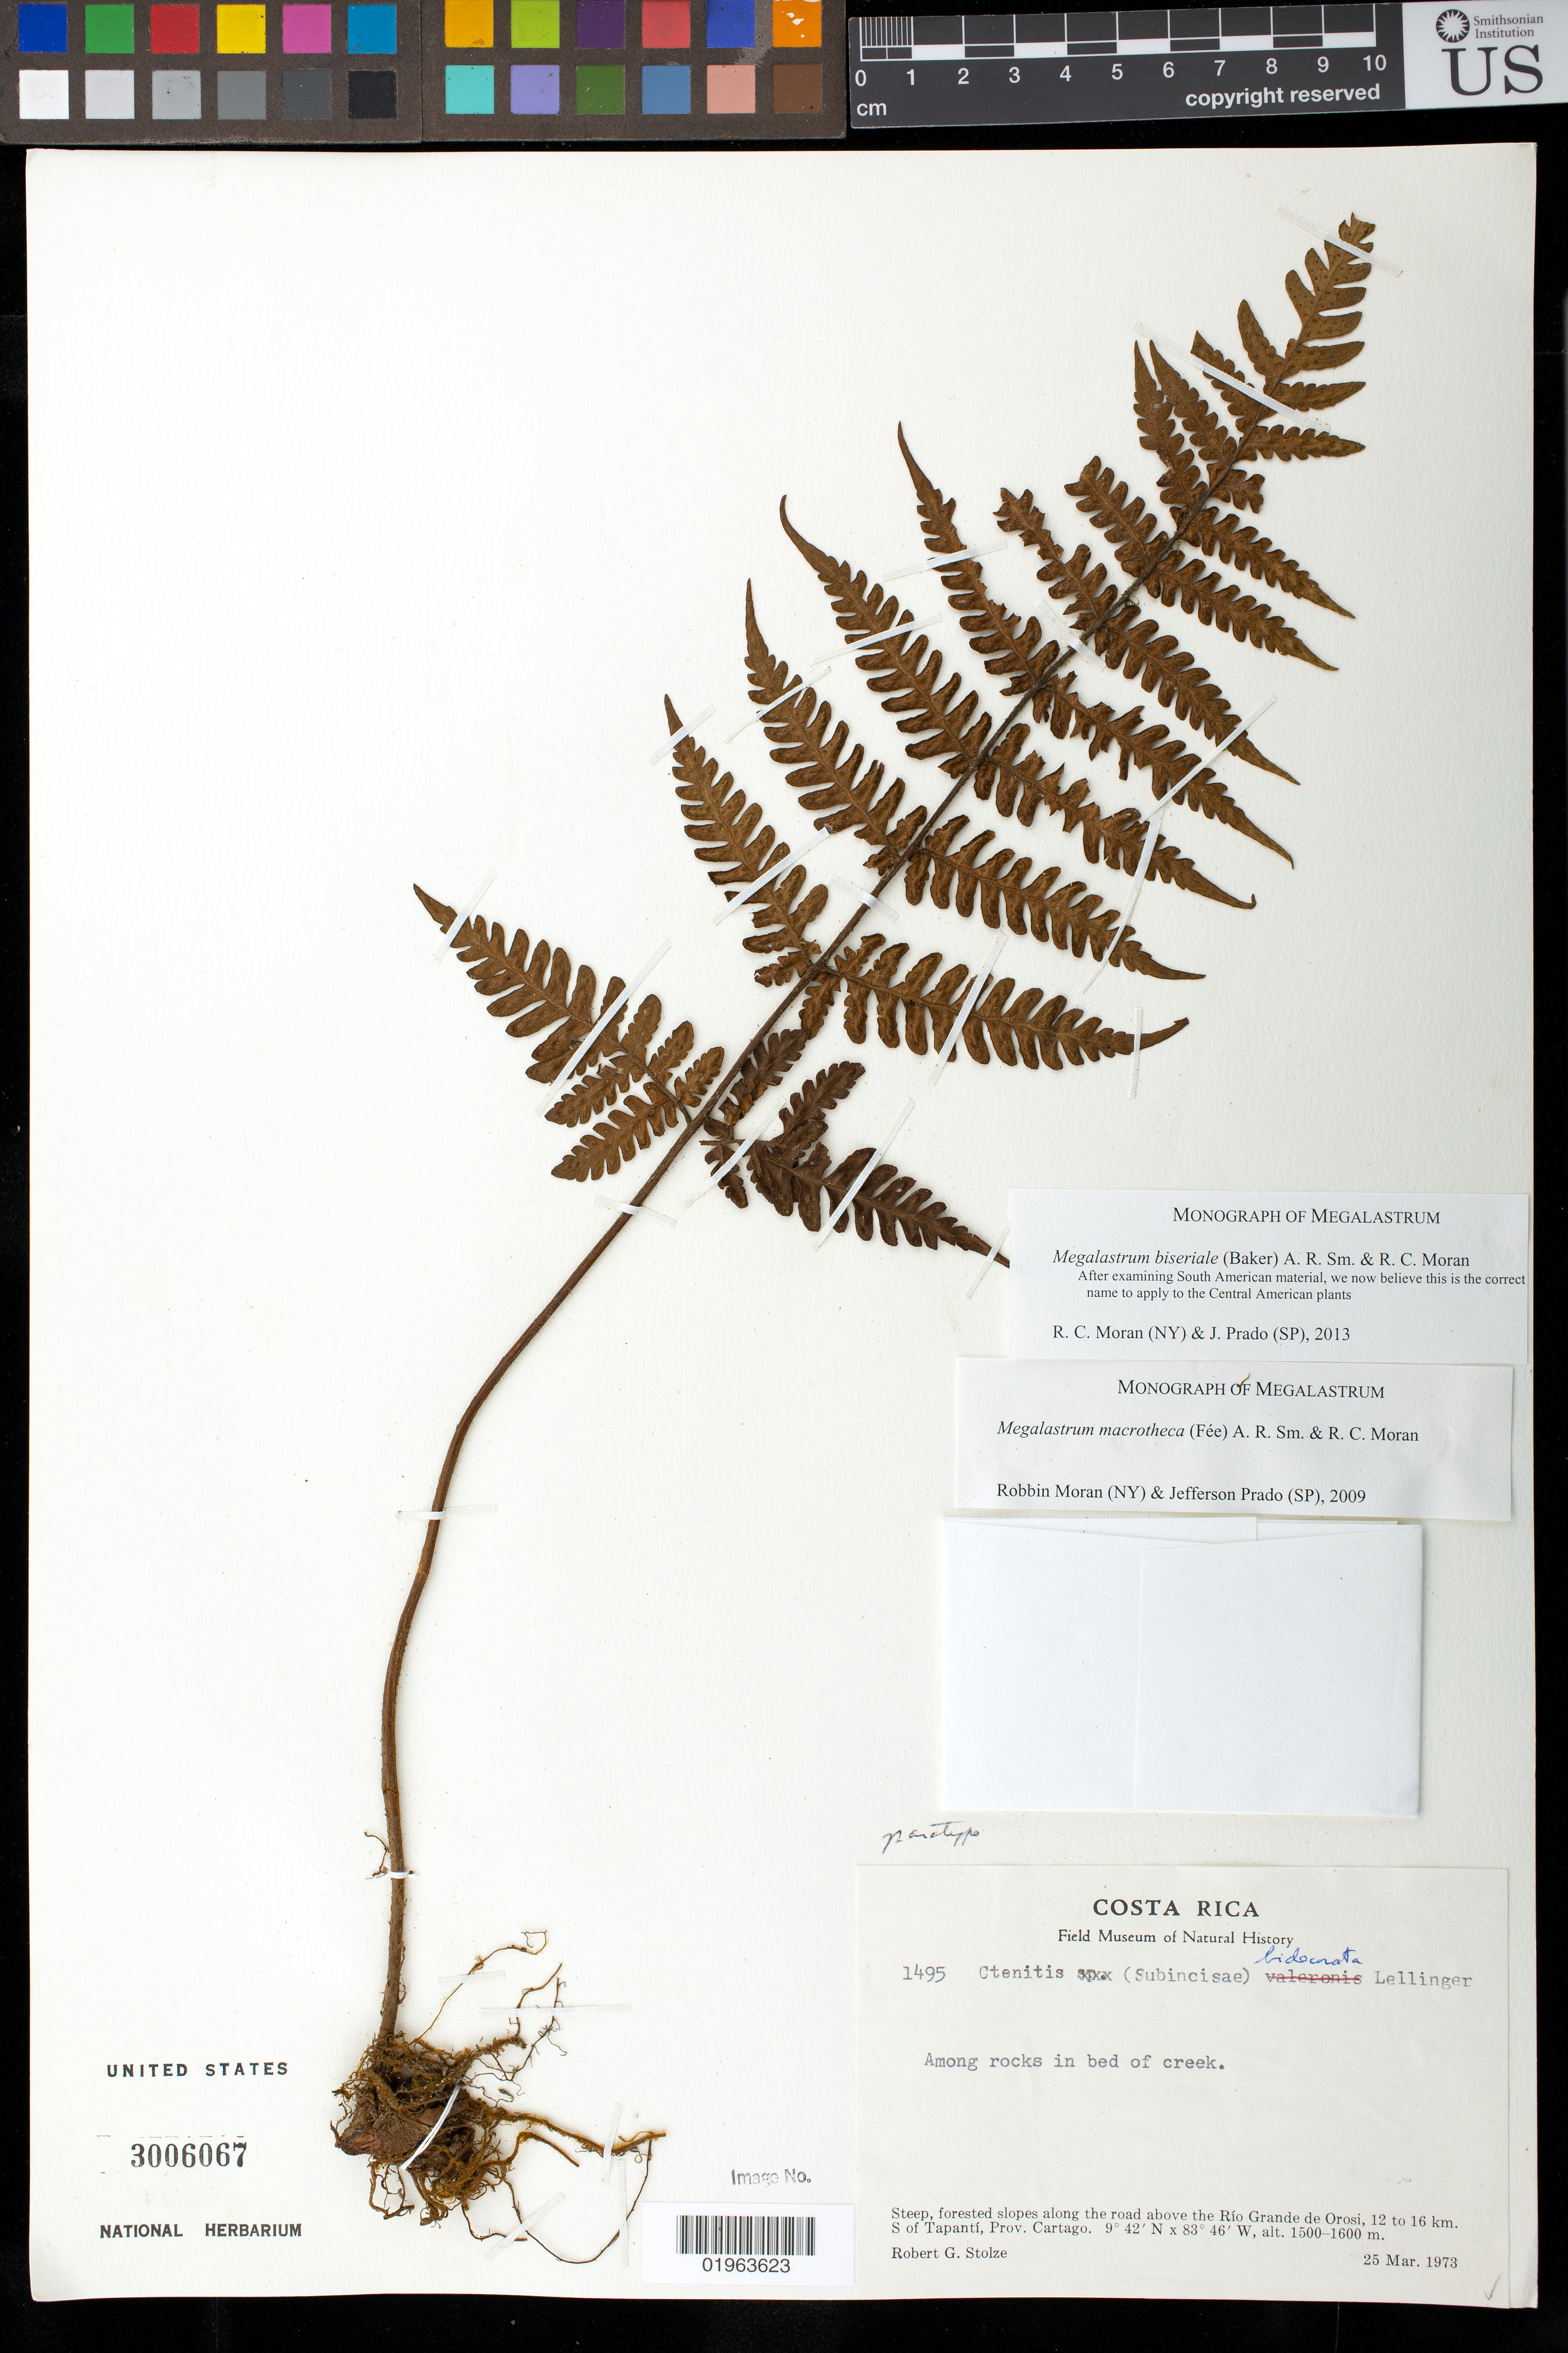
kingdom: Plantae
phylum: Tracheophyta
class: Polypodiopsida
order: Polypodiales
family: Dryopteridaceae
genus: Megalastrum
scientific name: Megalastrum biseriale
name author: (Baker) A.R. Sm. & R.C. Moran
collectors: R. G. Stolze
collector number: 1495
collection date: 1973-03-25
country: Costa Rica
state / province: Cartago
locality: Steep forested slopes along the road above the Río Grande de Orosi, 12 to 16 km, S of Tapanti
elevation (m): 1500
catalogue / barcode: US 3006067